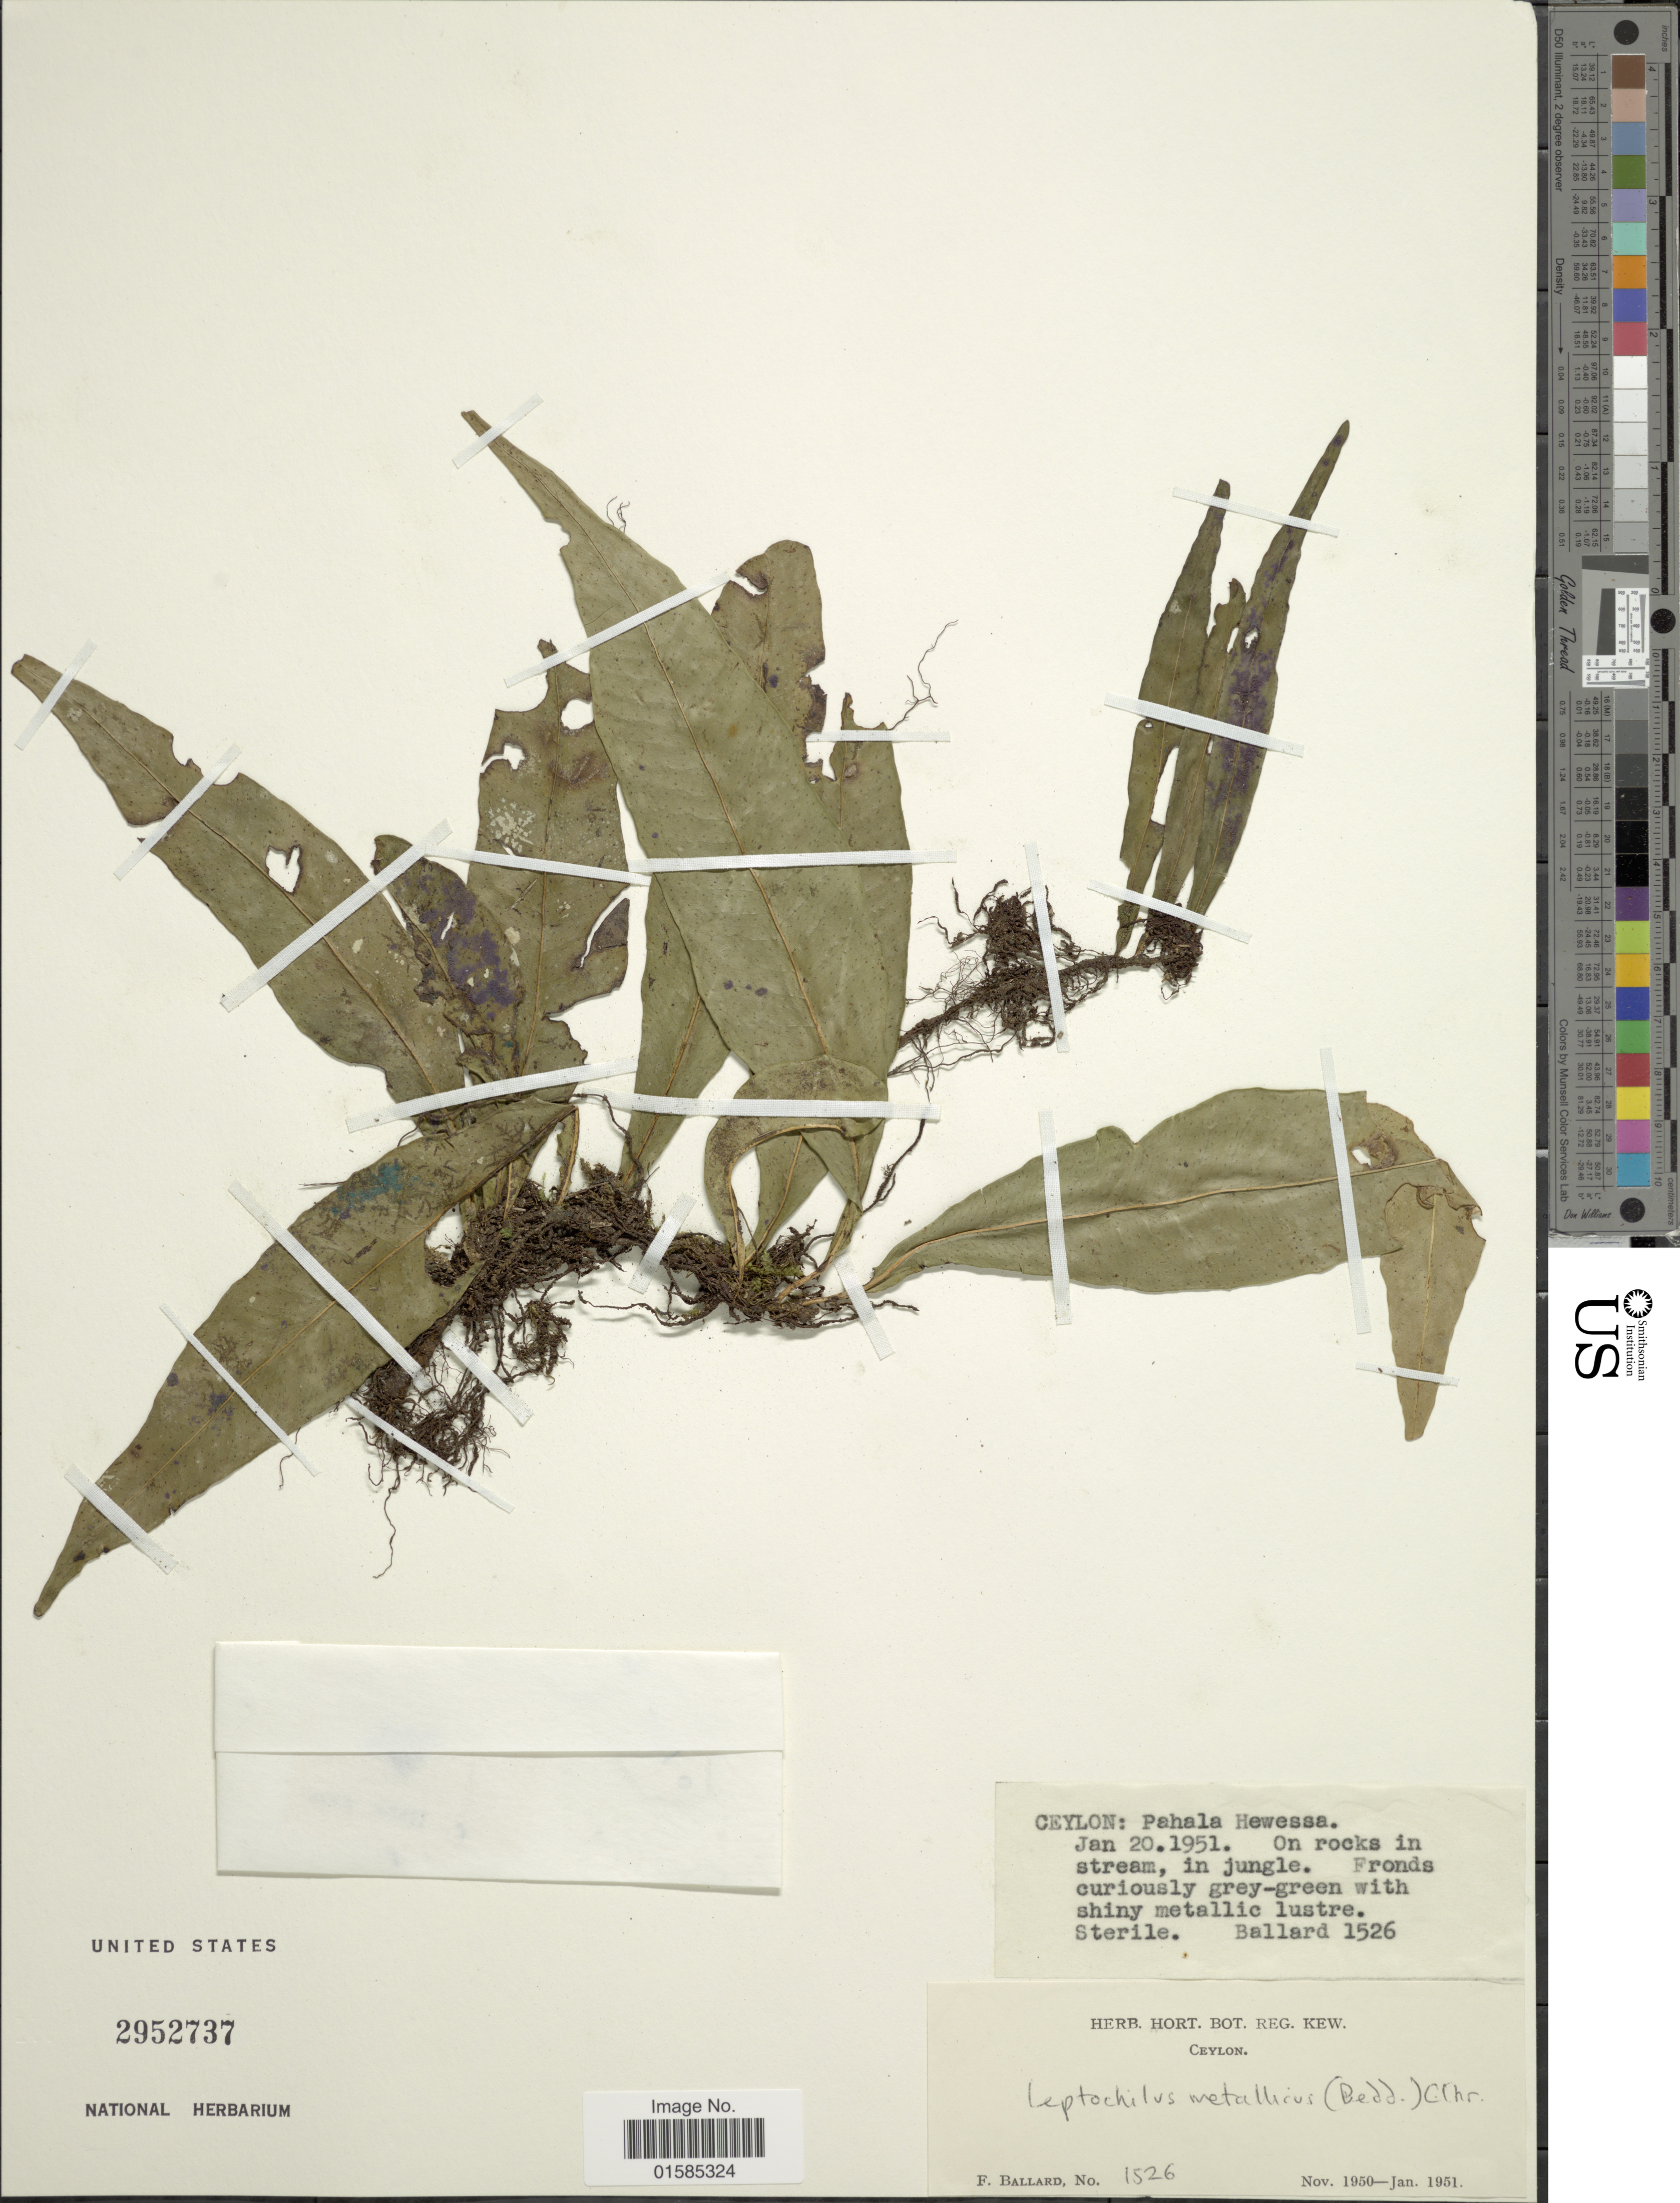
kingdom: Plantae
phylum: Tracheophyta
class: Polypodiopsida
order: Polypodiales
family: Polypodiaceae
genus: Leptochilus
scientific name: Leptochilus metallicus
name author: (Bedd.) C. Chr.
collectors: F. Ballard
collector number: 1526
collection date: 1951-01-20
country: Sri Lanka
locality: Ceylon: Pahala Hewessa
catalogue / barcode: US 2952737